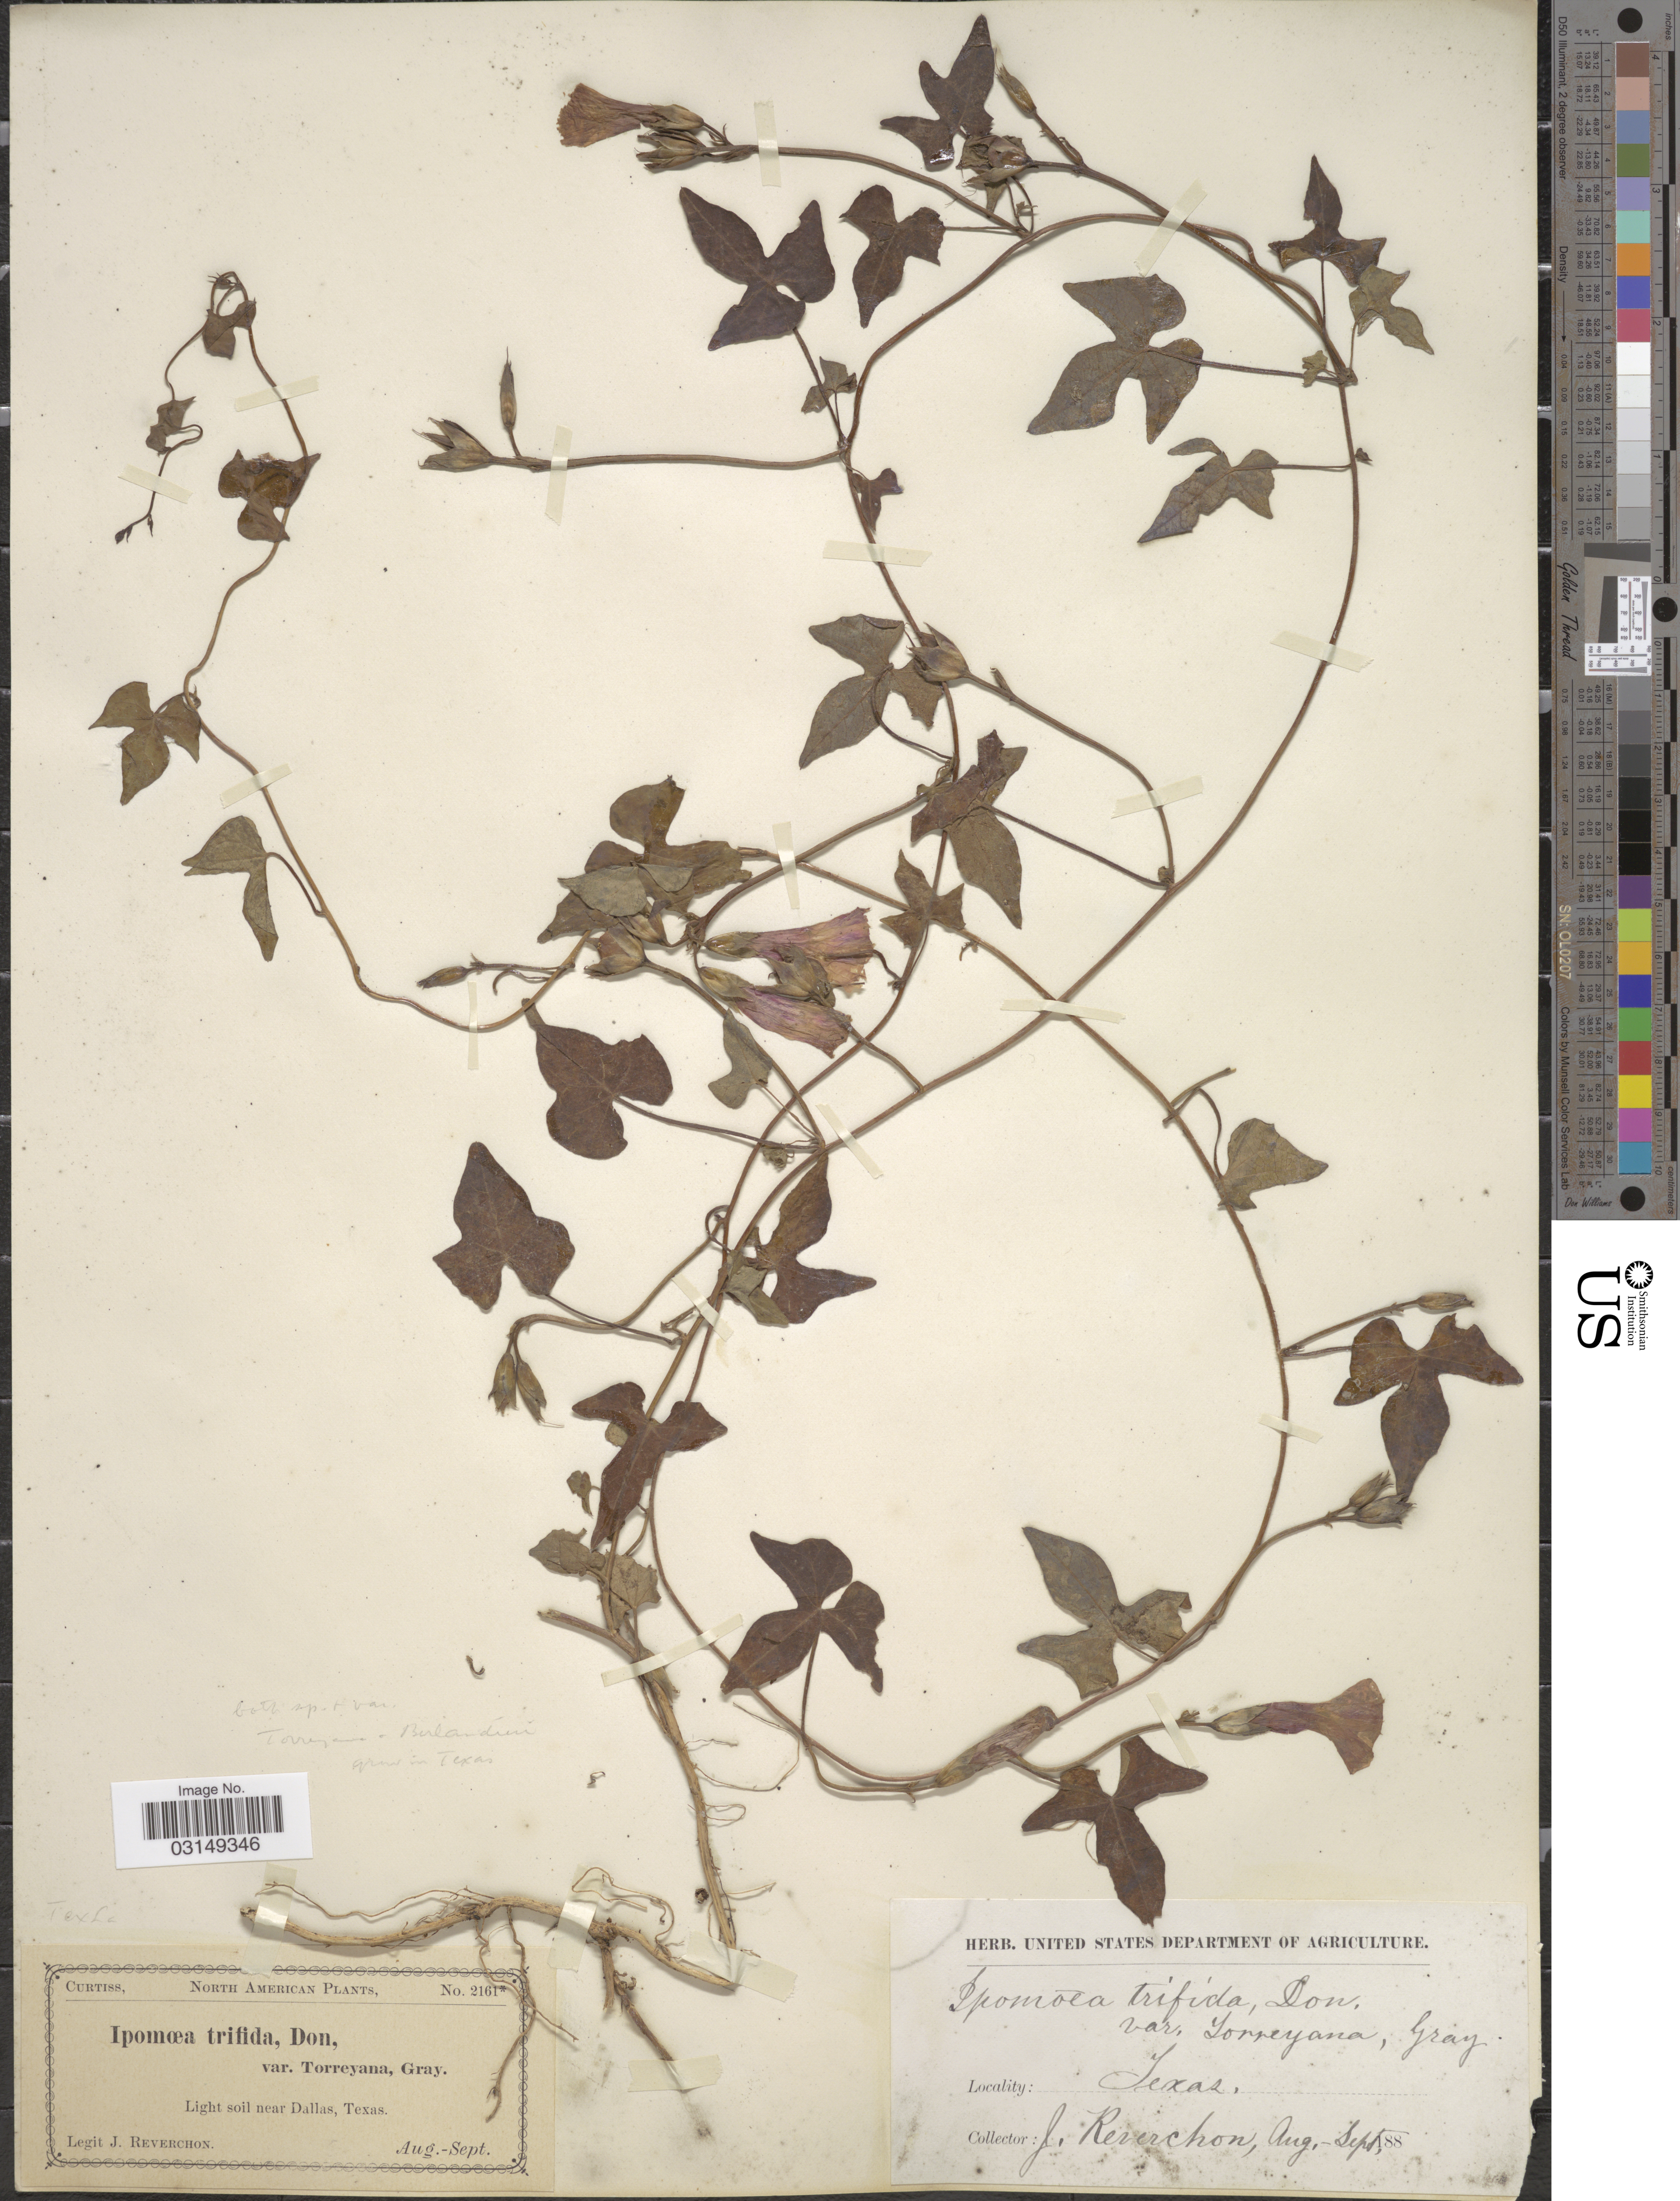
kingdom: Plantae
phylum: Tracheophyta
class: Magnoliopsida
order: Solanales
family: Convolvulaceae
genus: Ipomoea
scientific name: Ipomoea trichocarpa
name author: Elliott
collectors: J. Reverchon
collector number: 2161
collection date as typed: Aug-Sept. 188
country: United States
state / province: Texas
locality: Near Dallas.